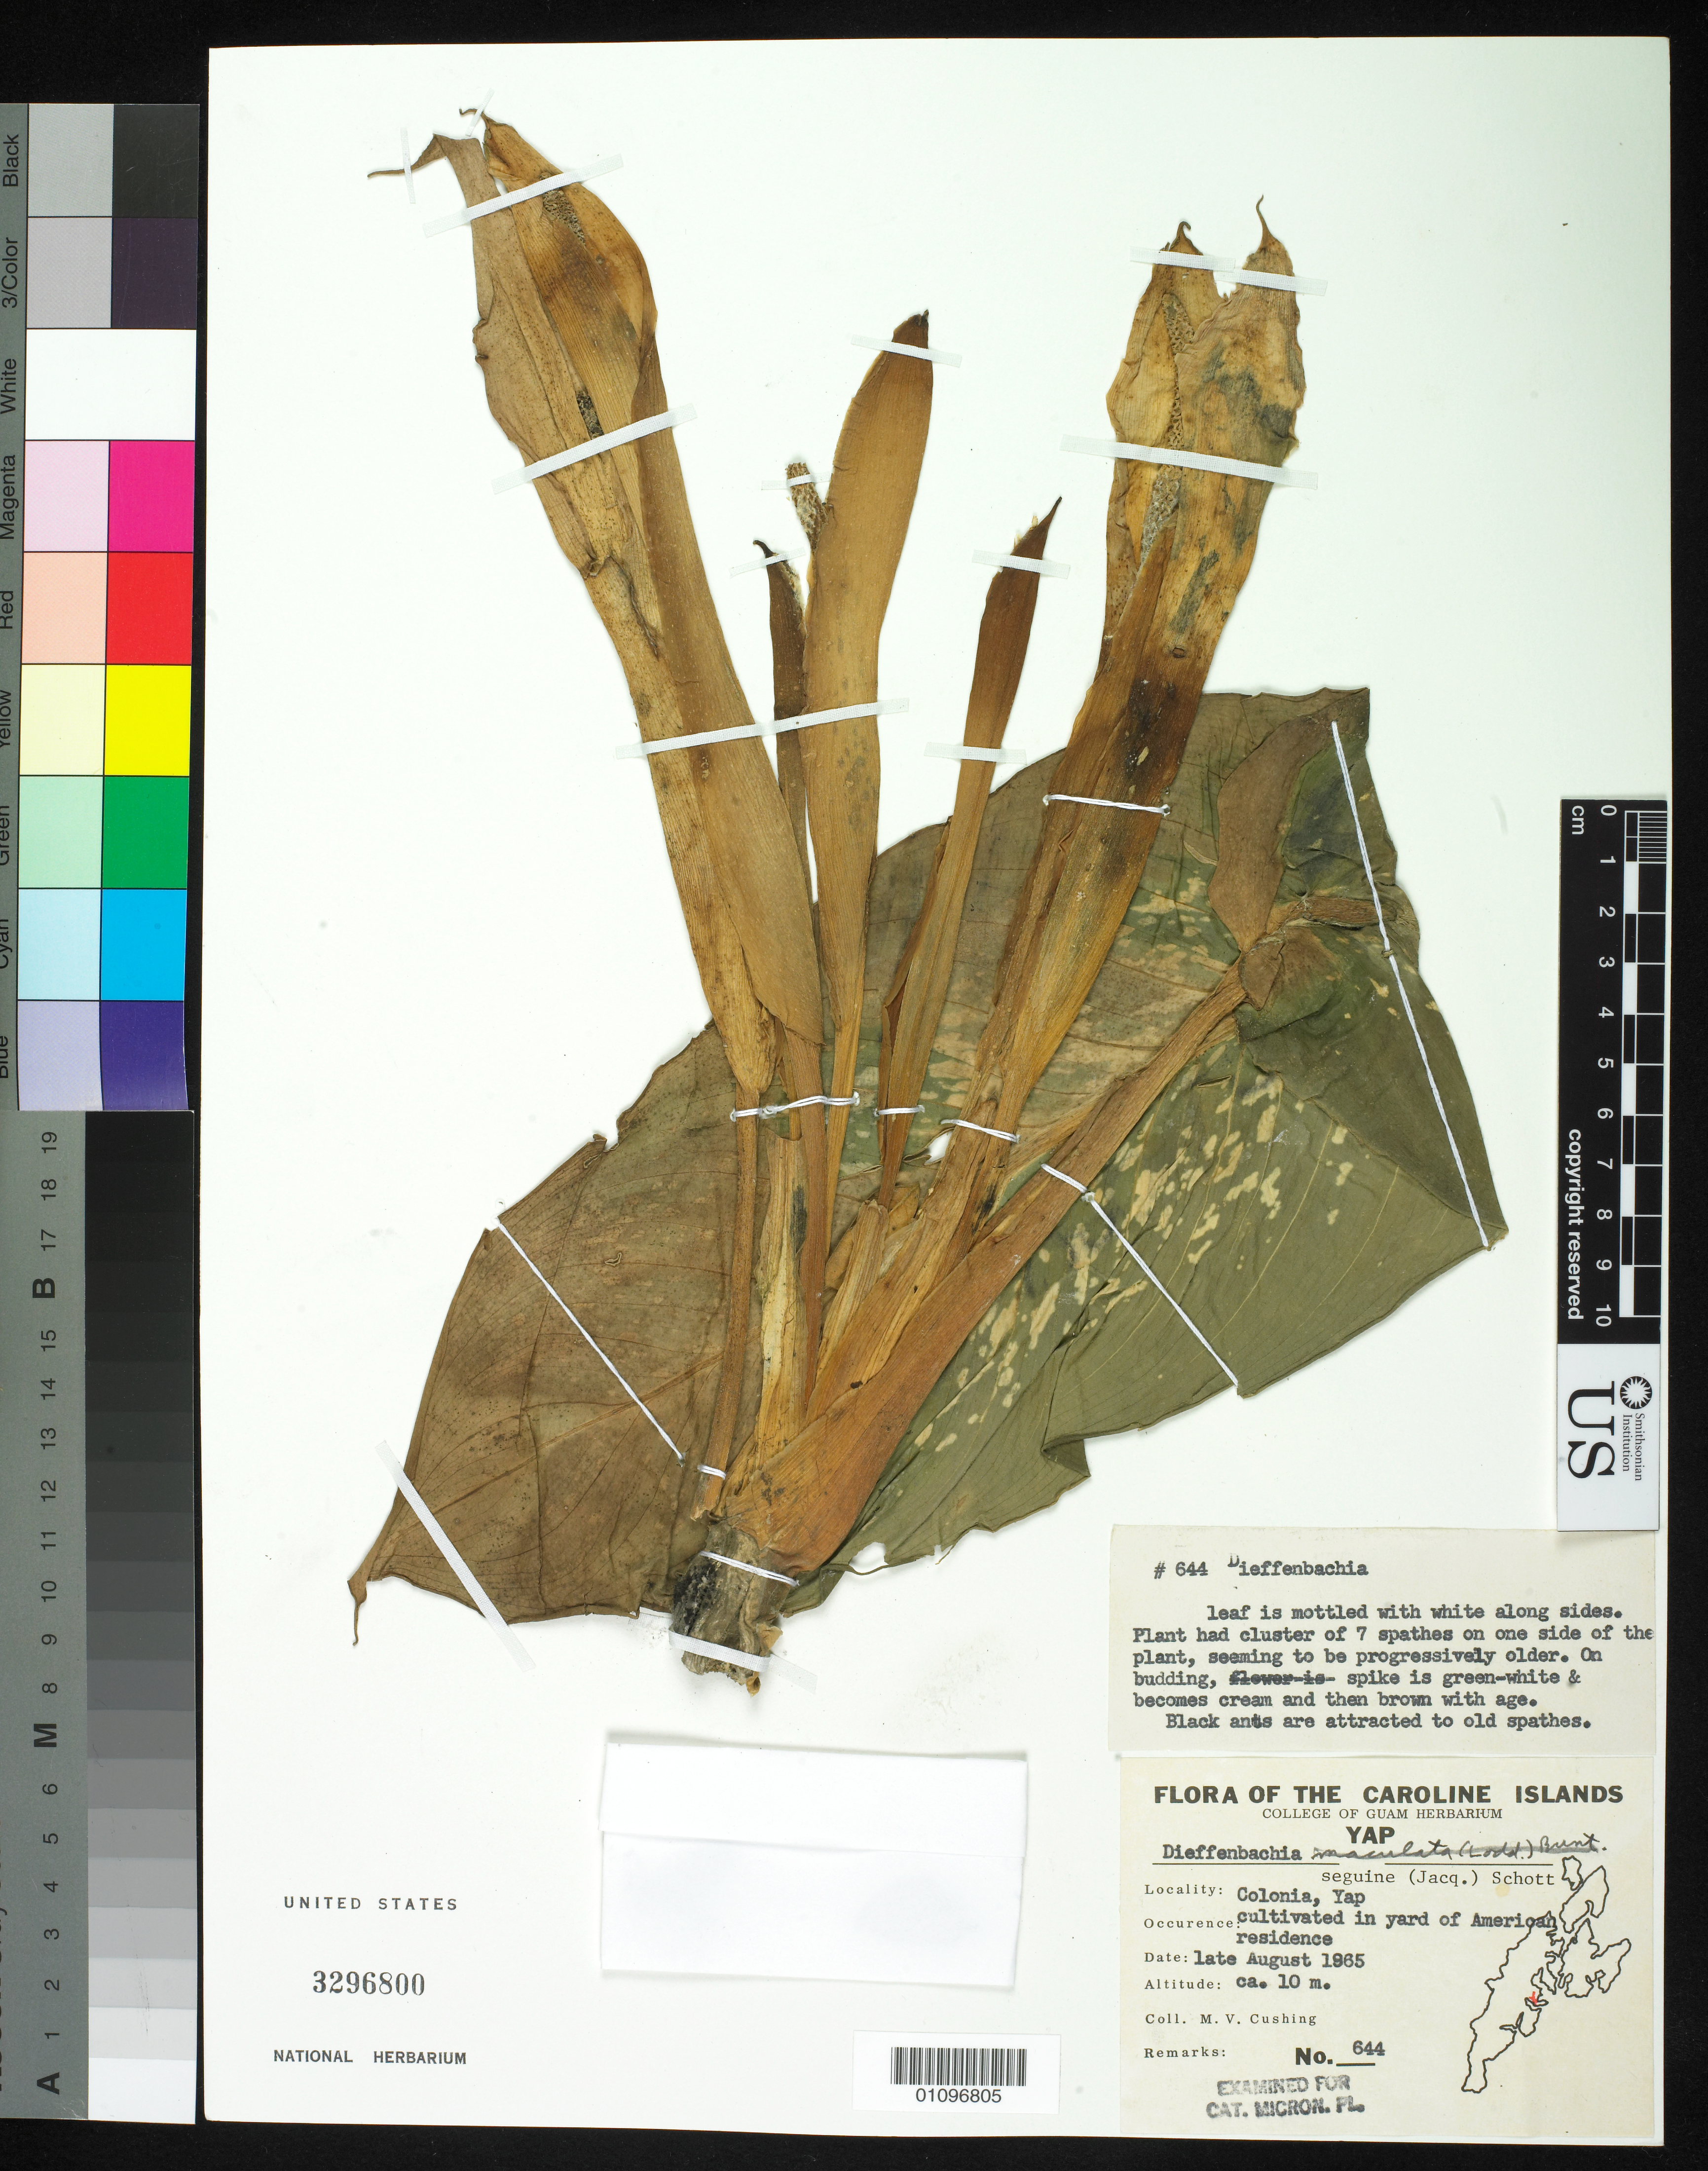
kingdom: Plantae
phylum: Tracheophyta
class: Liliopsida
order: Alismatales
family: Araceae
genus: Dieffenbachia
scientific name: Dieffenbachia seguine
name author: (Jacq.) Schott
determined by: Wagner, W. L., (BOT), Smithsonian Institution - National Museum of Natural History (UNITED STATES)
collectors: M. V. Cushing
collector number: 644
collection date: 1965-08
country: Micronesia, Federated States of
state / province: Yap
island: Yap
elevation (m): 10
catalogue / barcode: US 3296800